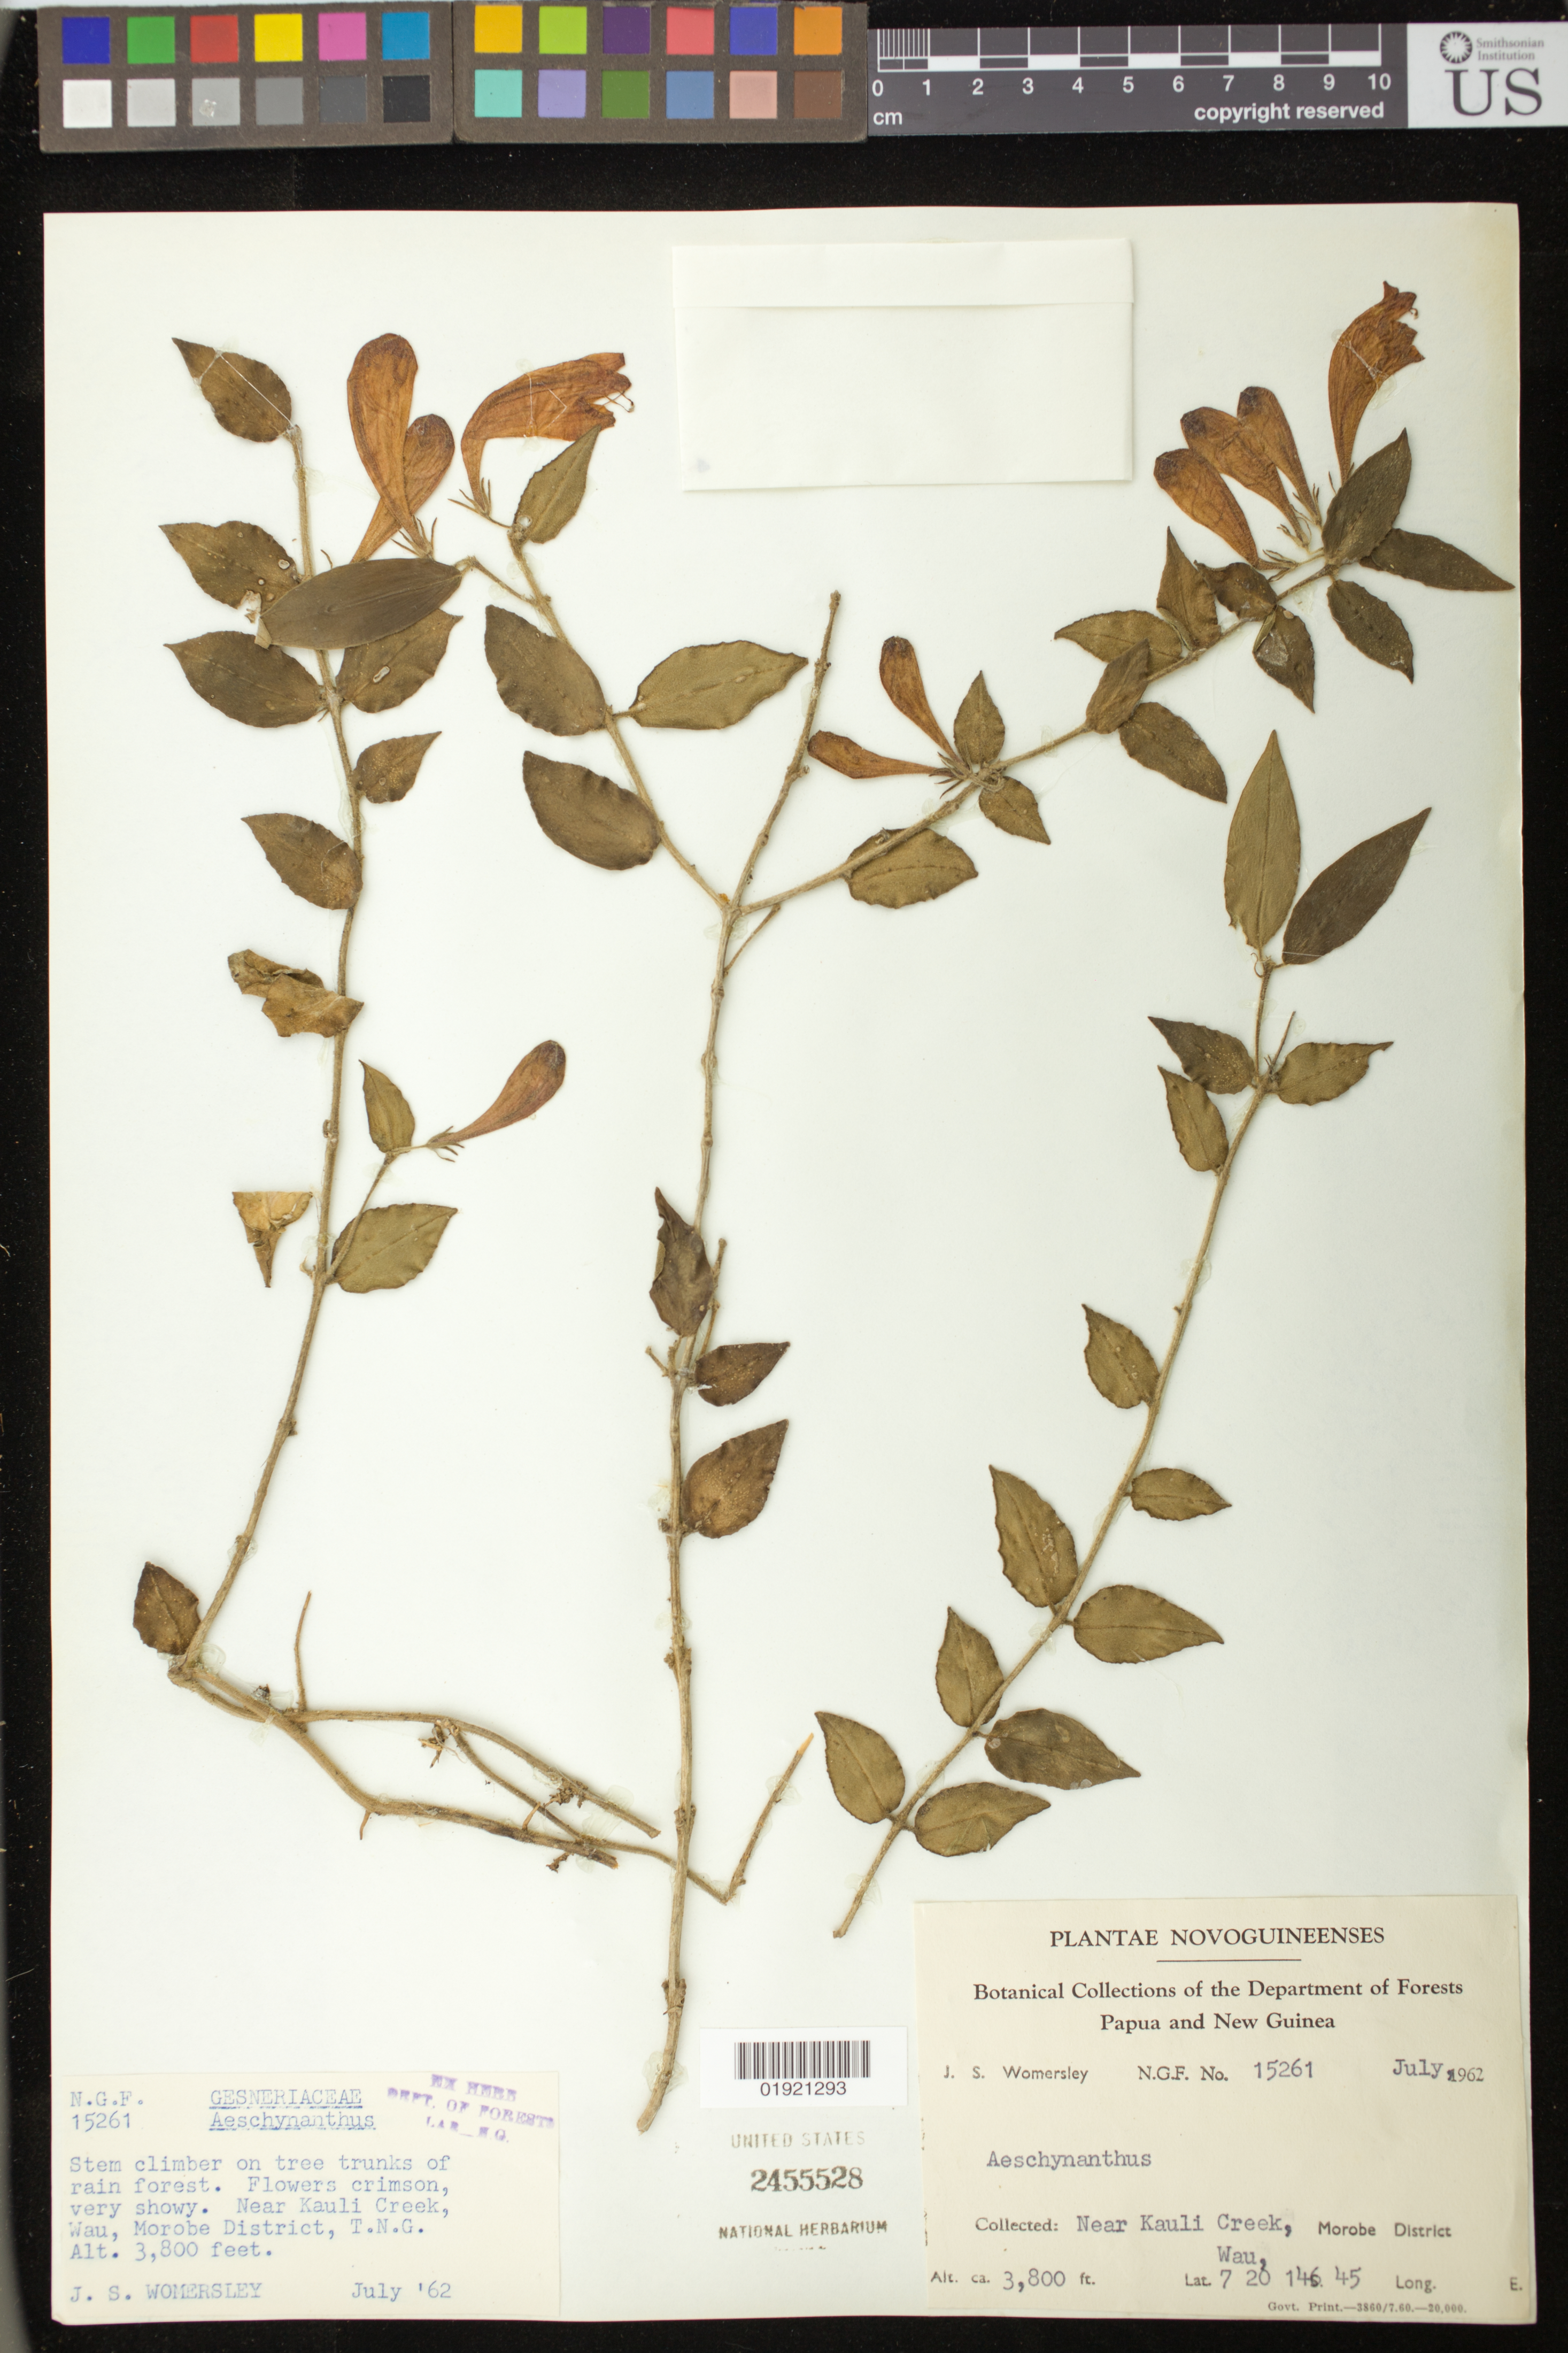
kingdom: Plantae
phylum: Tracheophyta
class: Magnoliopsida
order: Lamiales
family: Gesneriaceae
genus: Aeschynanthus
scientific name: Aeschynanthus sp.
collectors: J. S. Womersley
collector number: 15261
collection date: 1962-07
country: Papua New Guinea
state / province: Morobe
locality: Near Kauli Creek, Wau, Morobe District, T.N.G.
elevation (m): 1158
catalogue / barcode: US 2455528